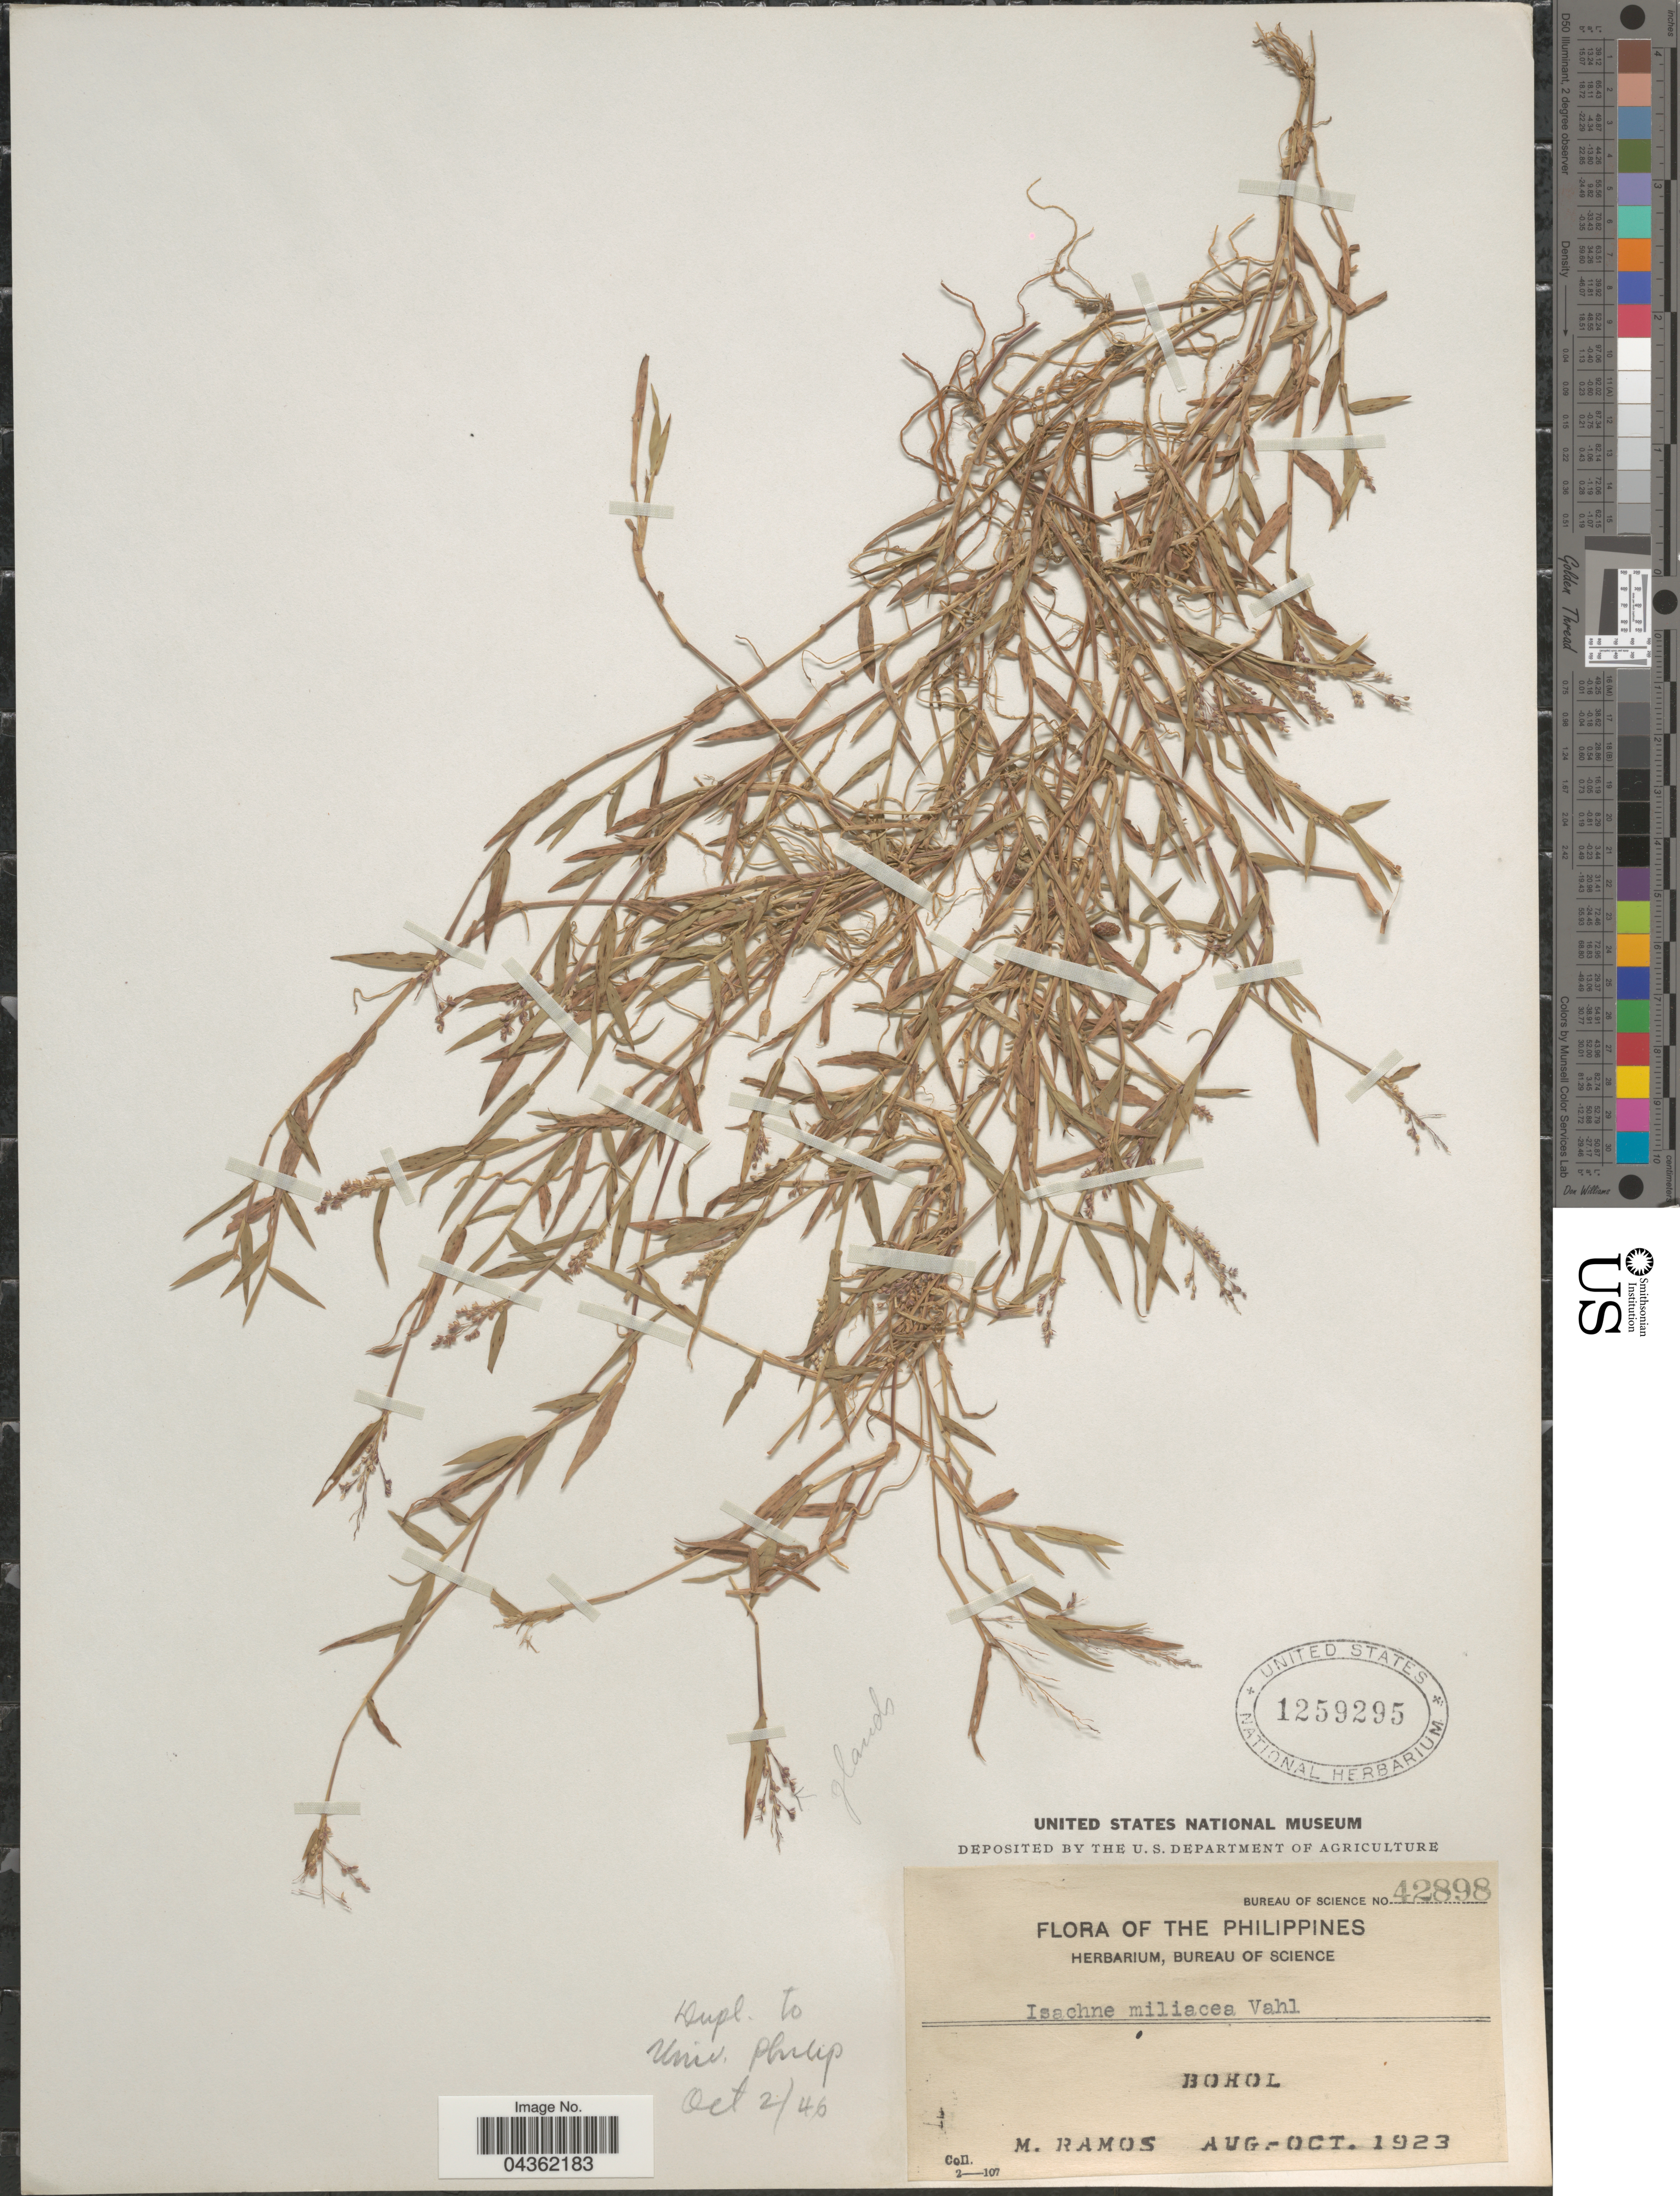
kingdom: Plantae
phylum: Tracheophyta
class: Liliopsida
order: Poales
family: Poaceae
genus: Isachne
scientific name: Isachne minutula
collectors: M. Ramos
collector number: Bureau of Science 42898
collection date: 1923-08/1923-10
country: Philippines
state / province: Central Visayas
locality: Bohol.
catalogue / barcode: US 1259295